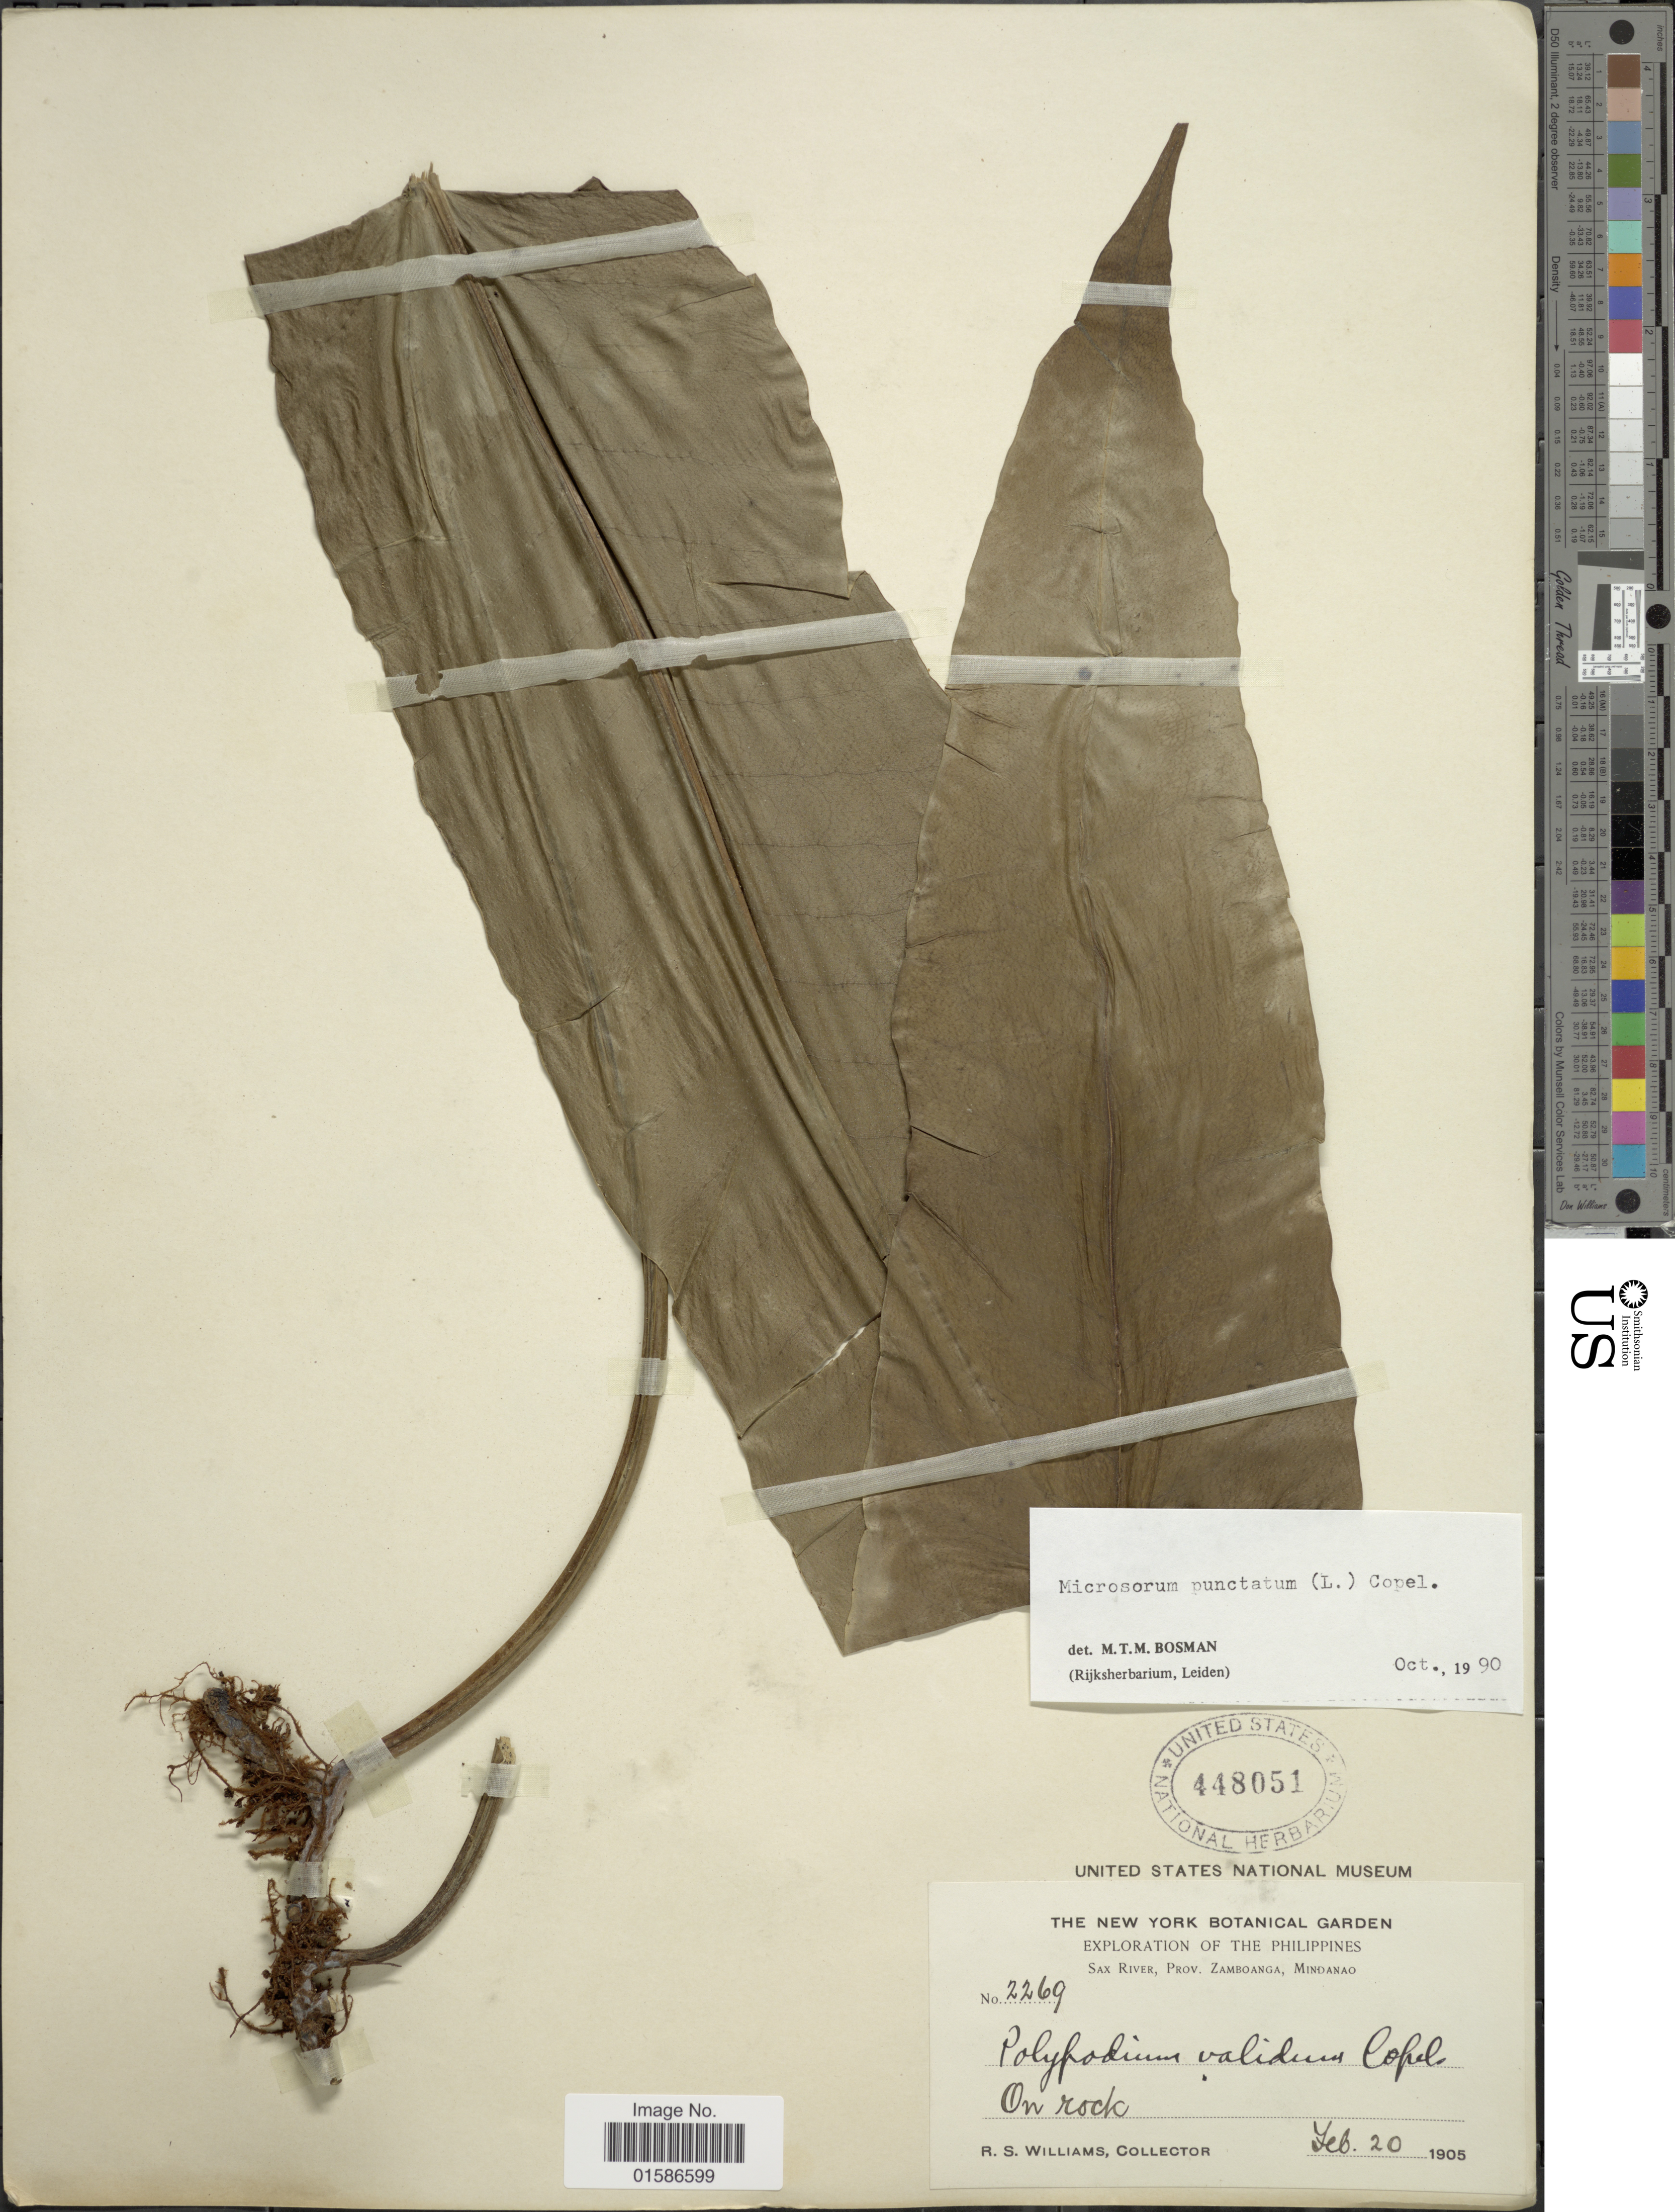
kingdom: Plantae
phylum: Tracheophyta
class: Polypodiopsida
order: Polypodiales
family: Polypodiaceae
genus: Microsorum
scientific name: Microsorum punctatum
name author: (L.) Copel.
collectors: R. S. Williams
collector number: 2269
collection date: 1905-02-20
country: Philippines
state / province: Zamboanga Peninsula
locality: Sax River, Prov. Zamboanga, Mindanao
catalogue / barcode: US 448051